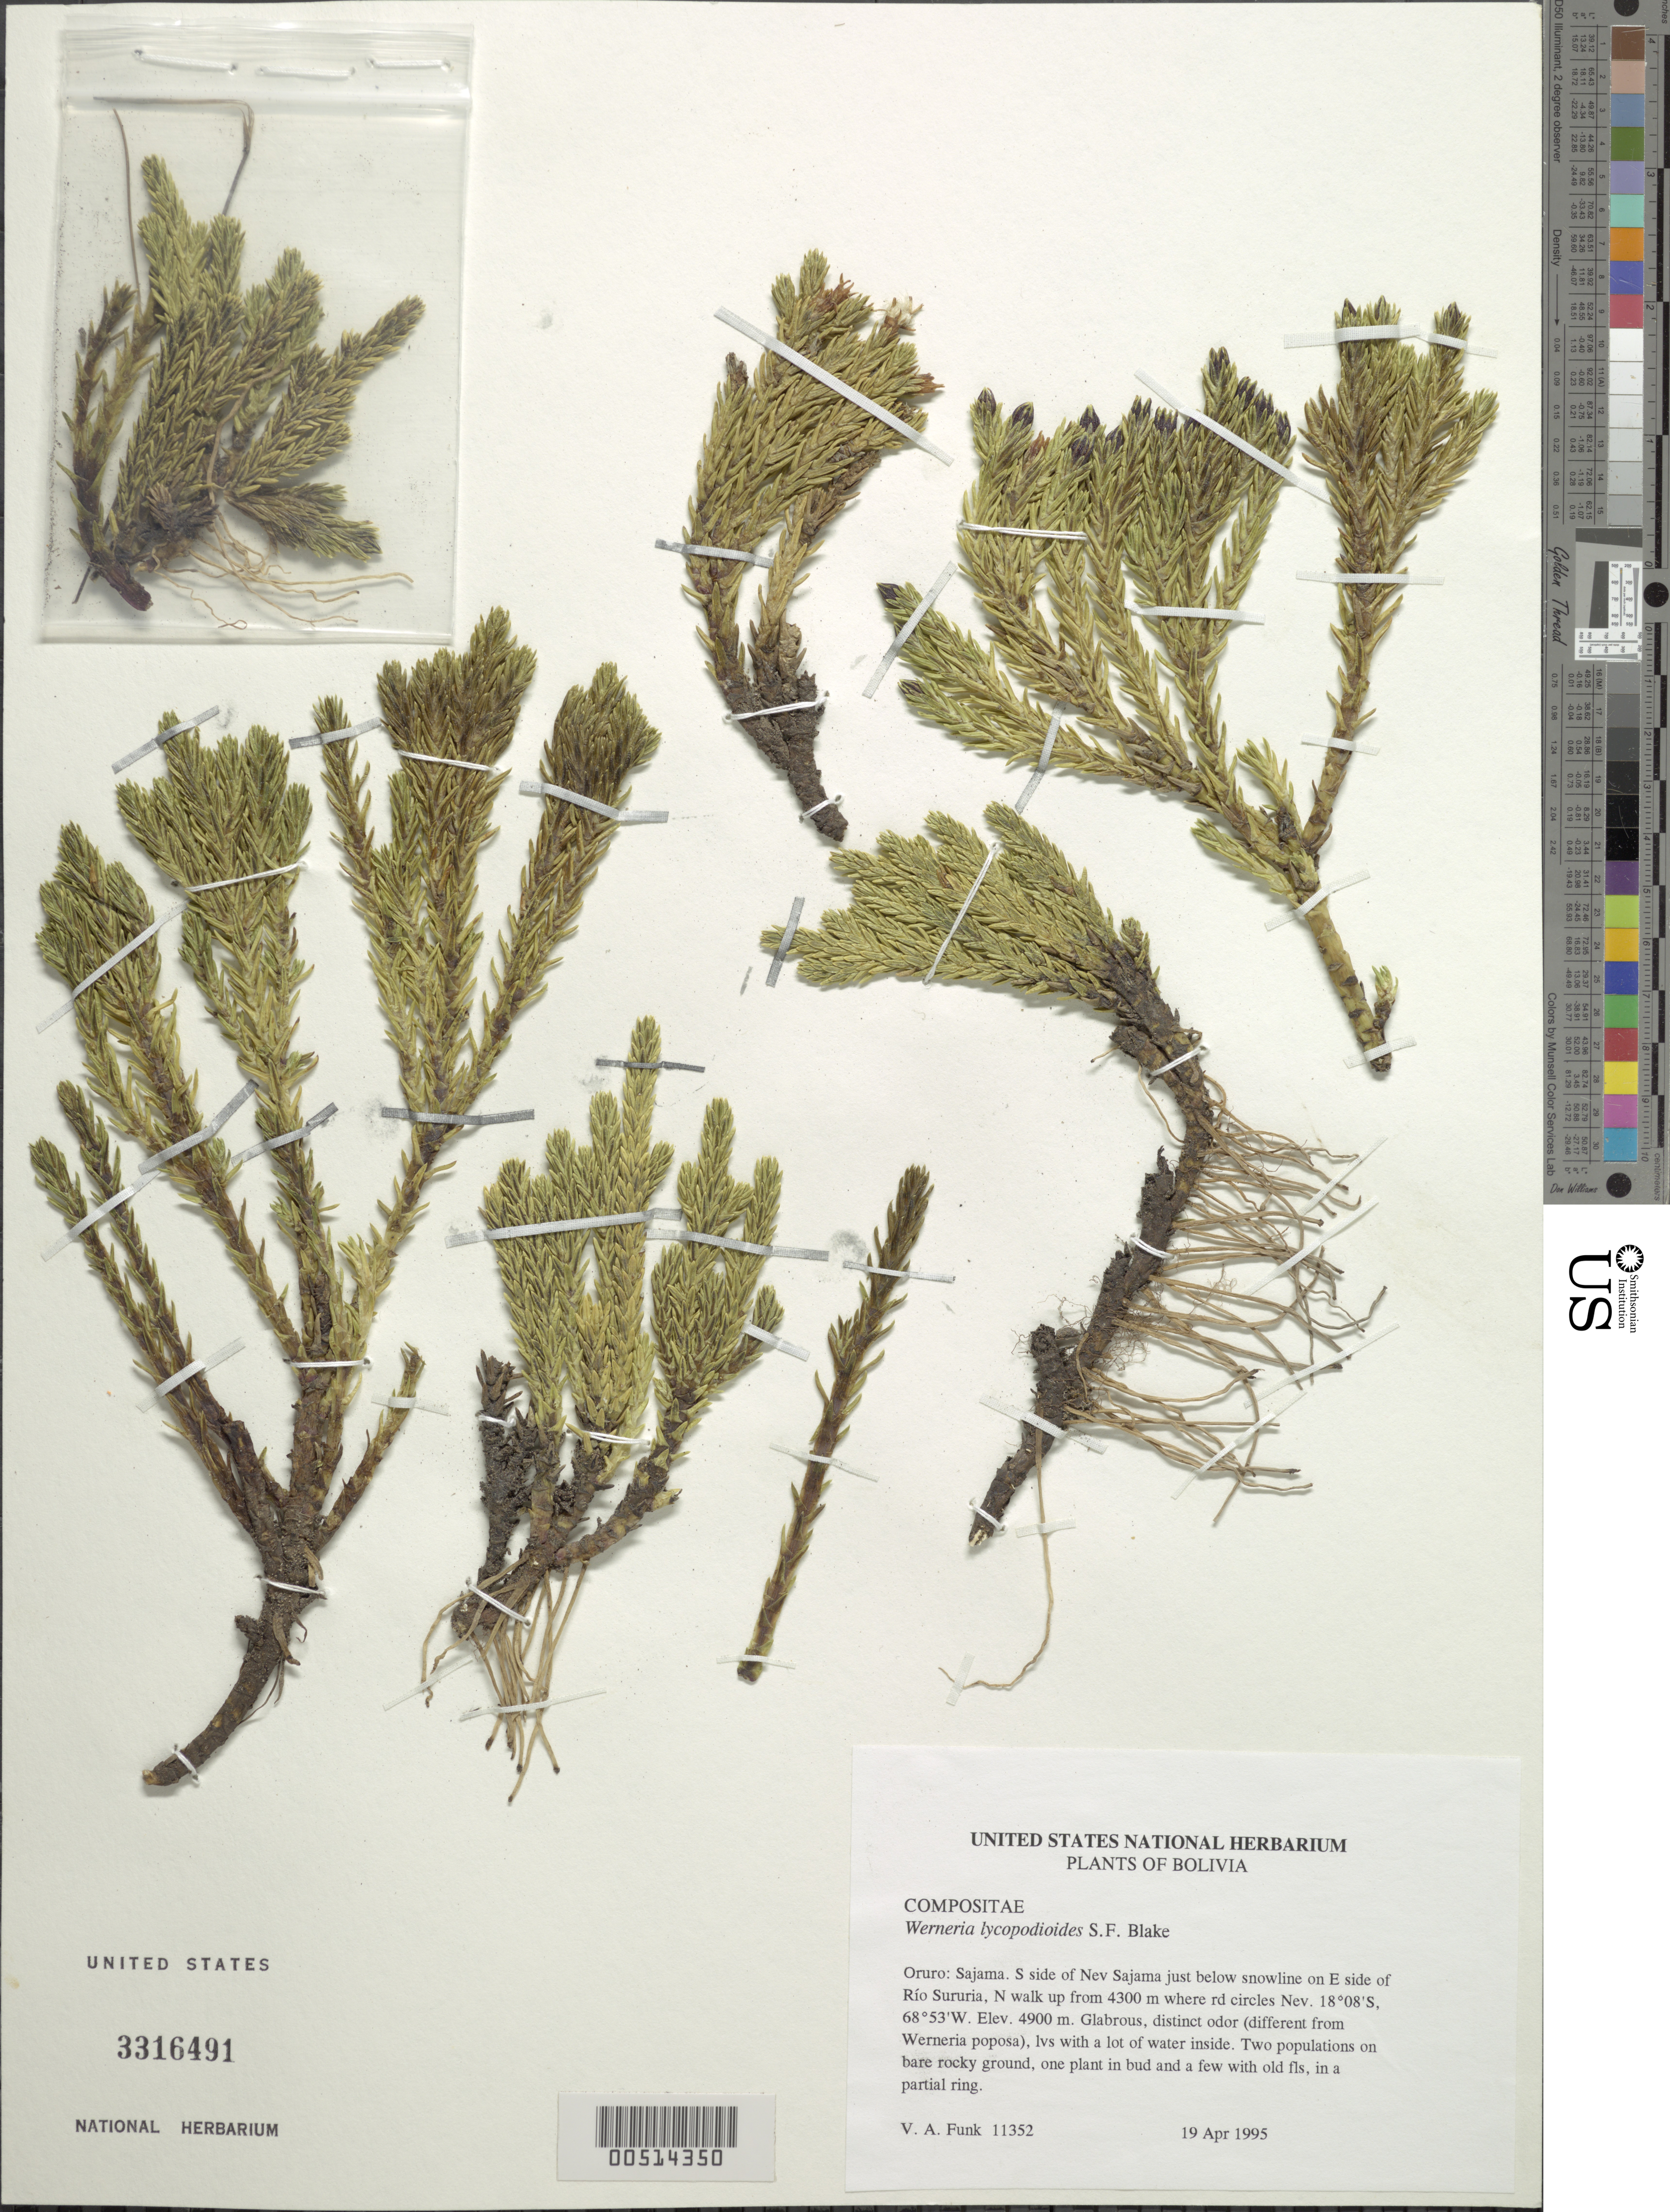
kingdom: Plantae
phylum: Tracheophyta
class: Magnoliopsida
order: Asterales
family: Asteraceae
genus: Xenophyllum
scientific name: Xenophyllum juniperium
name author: (Hieron.) J. Calvo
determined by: Calvo, Joel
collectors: V. Funk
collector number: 11352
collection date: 1995-04-19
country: Bolivia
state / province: Oruro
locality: Sajama: Nev. Sajama, S side, just below snowline on E side of Río Sururia, N walk up from 4300 m where rd. circles Nev.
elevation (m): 4900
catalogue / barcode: US 3316491